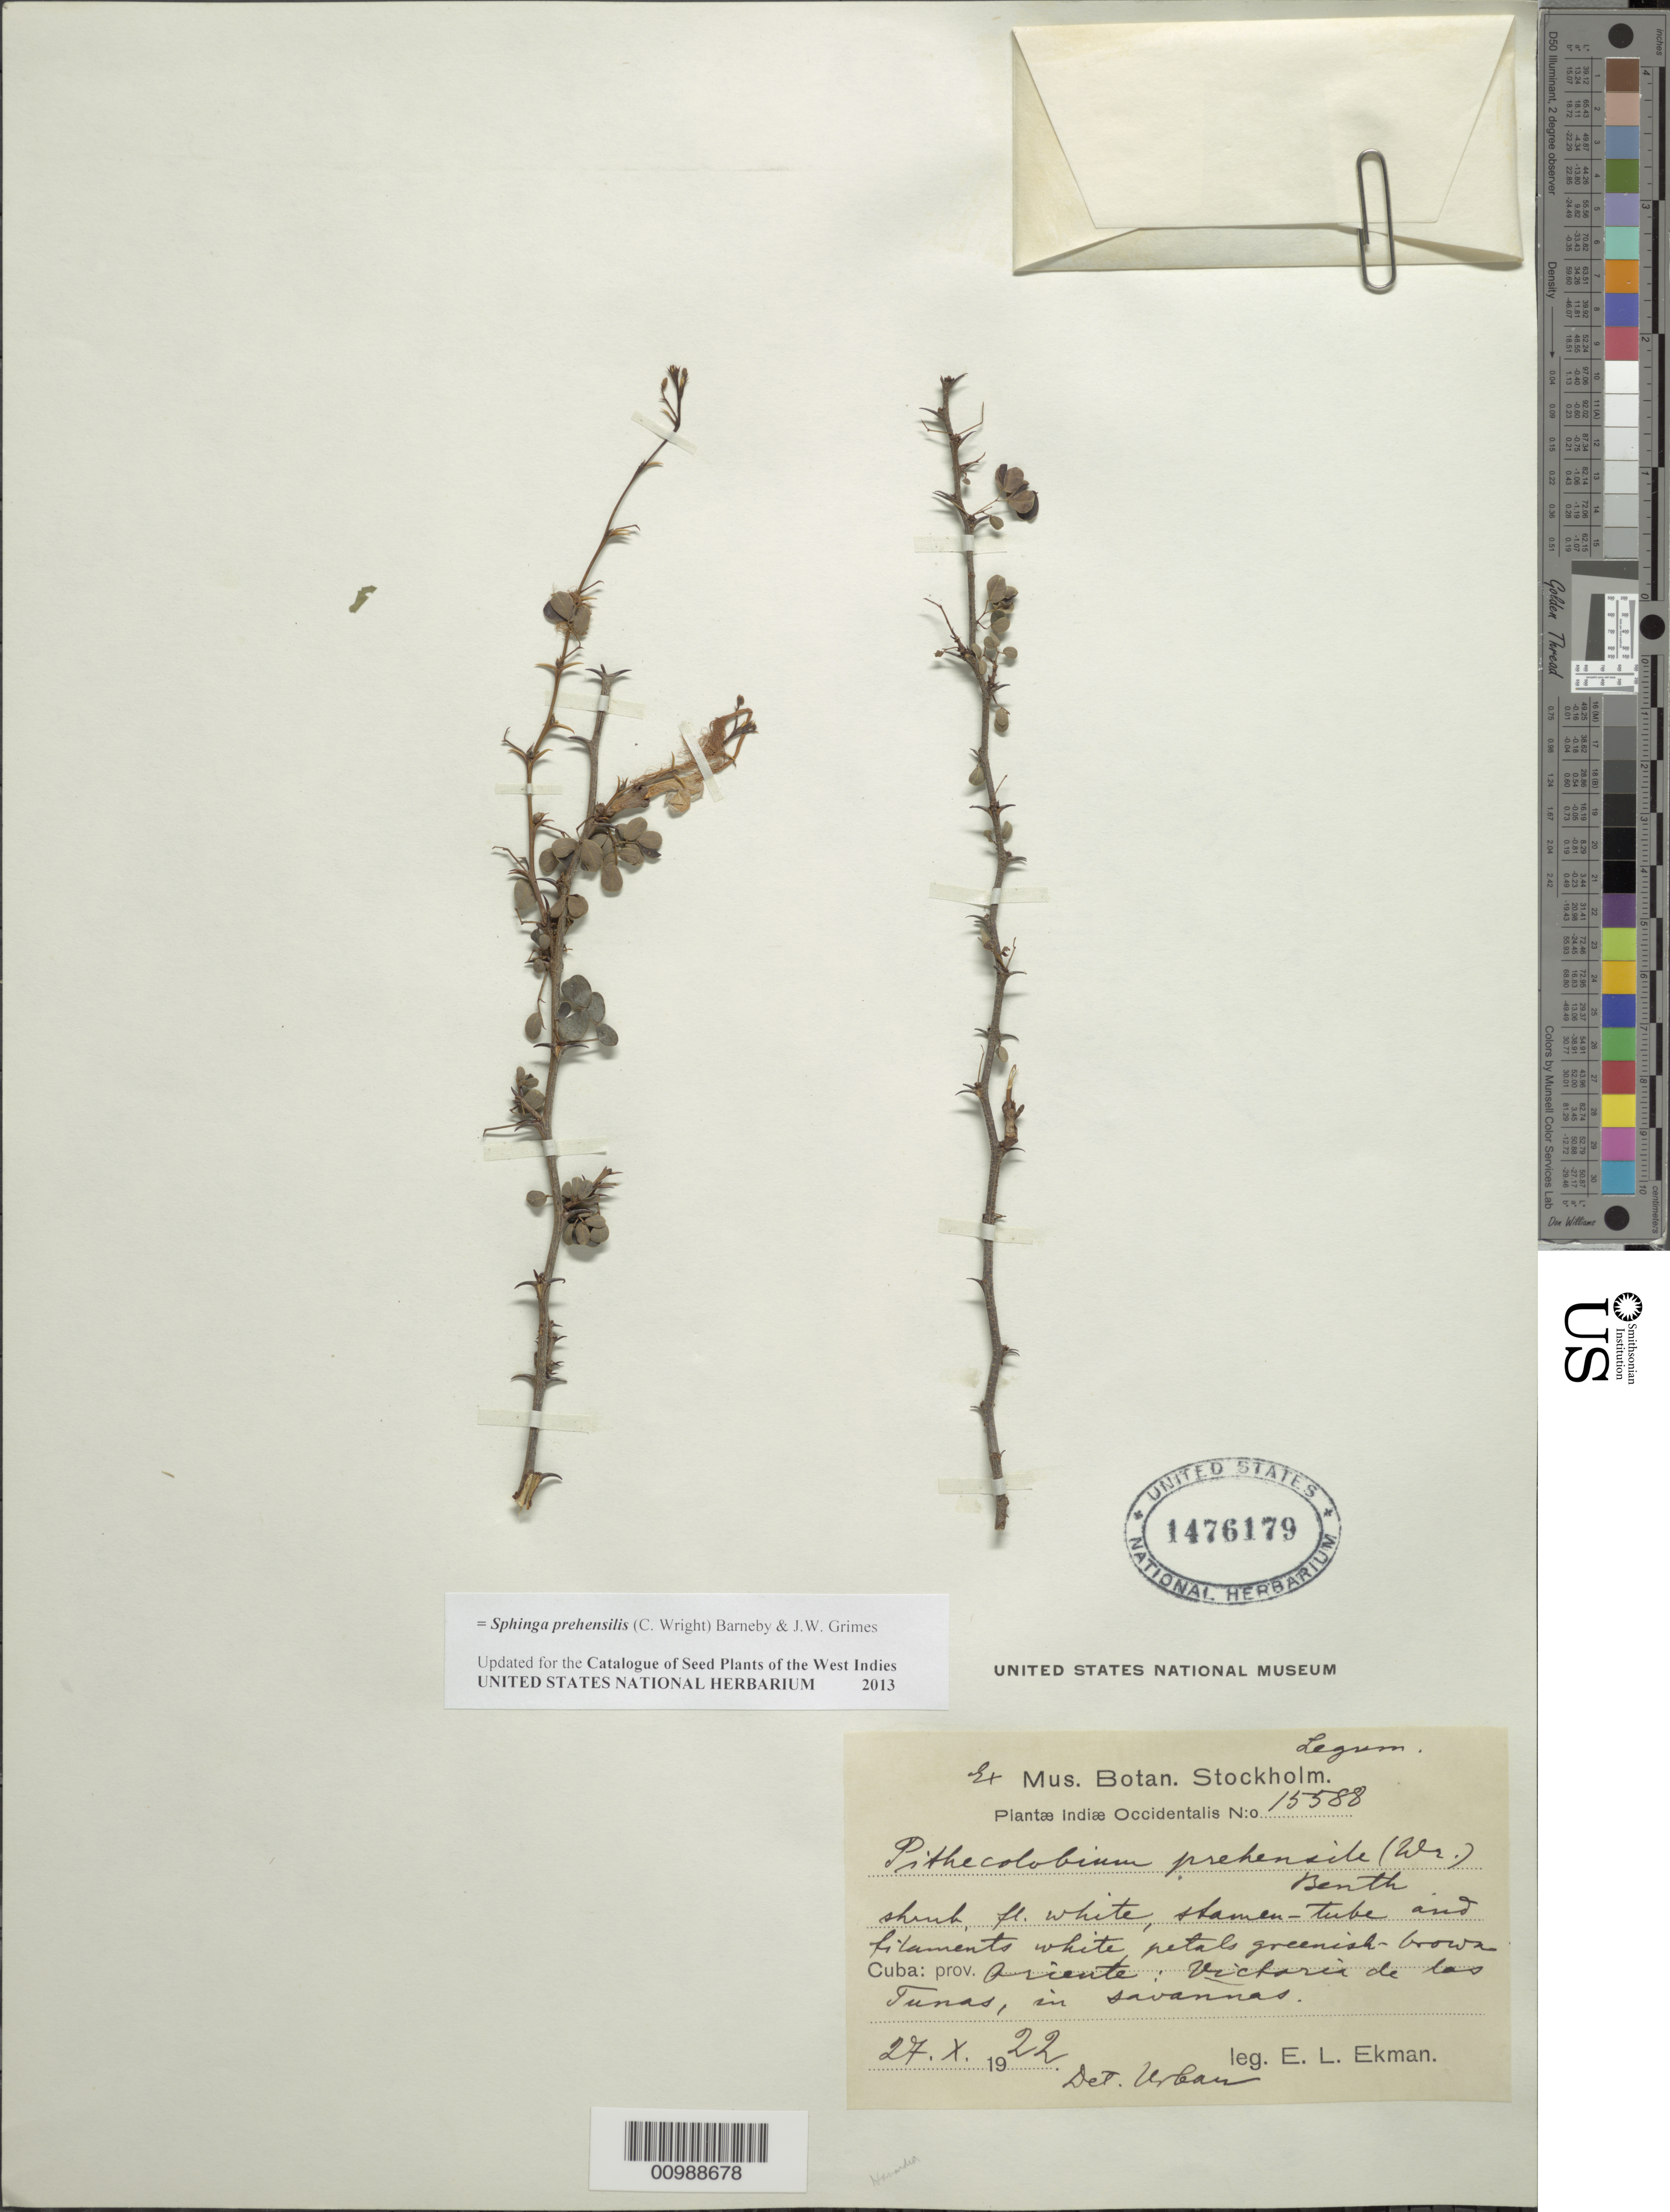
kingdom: Plantae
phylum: Tracheophyta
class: Magnoliopsida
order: Fabales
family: Fabaceae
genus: Sphinga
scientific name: Sphinga prehensilis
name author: (C. Wright) Barneby & J.W. Grimes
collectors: E. L. Ekman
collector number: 15588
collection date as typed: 27 Oct 1922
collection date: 1922-10-27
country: Cuba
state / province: Oriente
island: Cuba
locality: Oriente; Victoria de las Tunas, in savannas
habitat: Savannas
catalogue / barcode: US 1476179